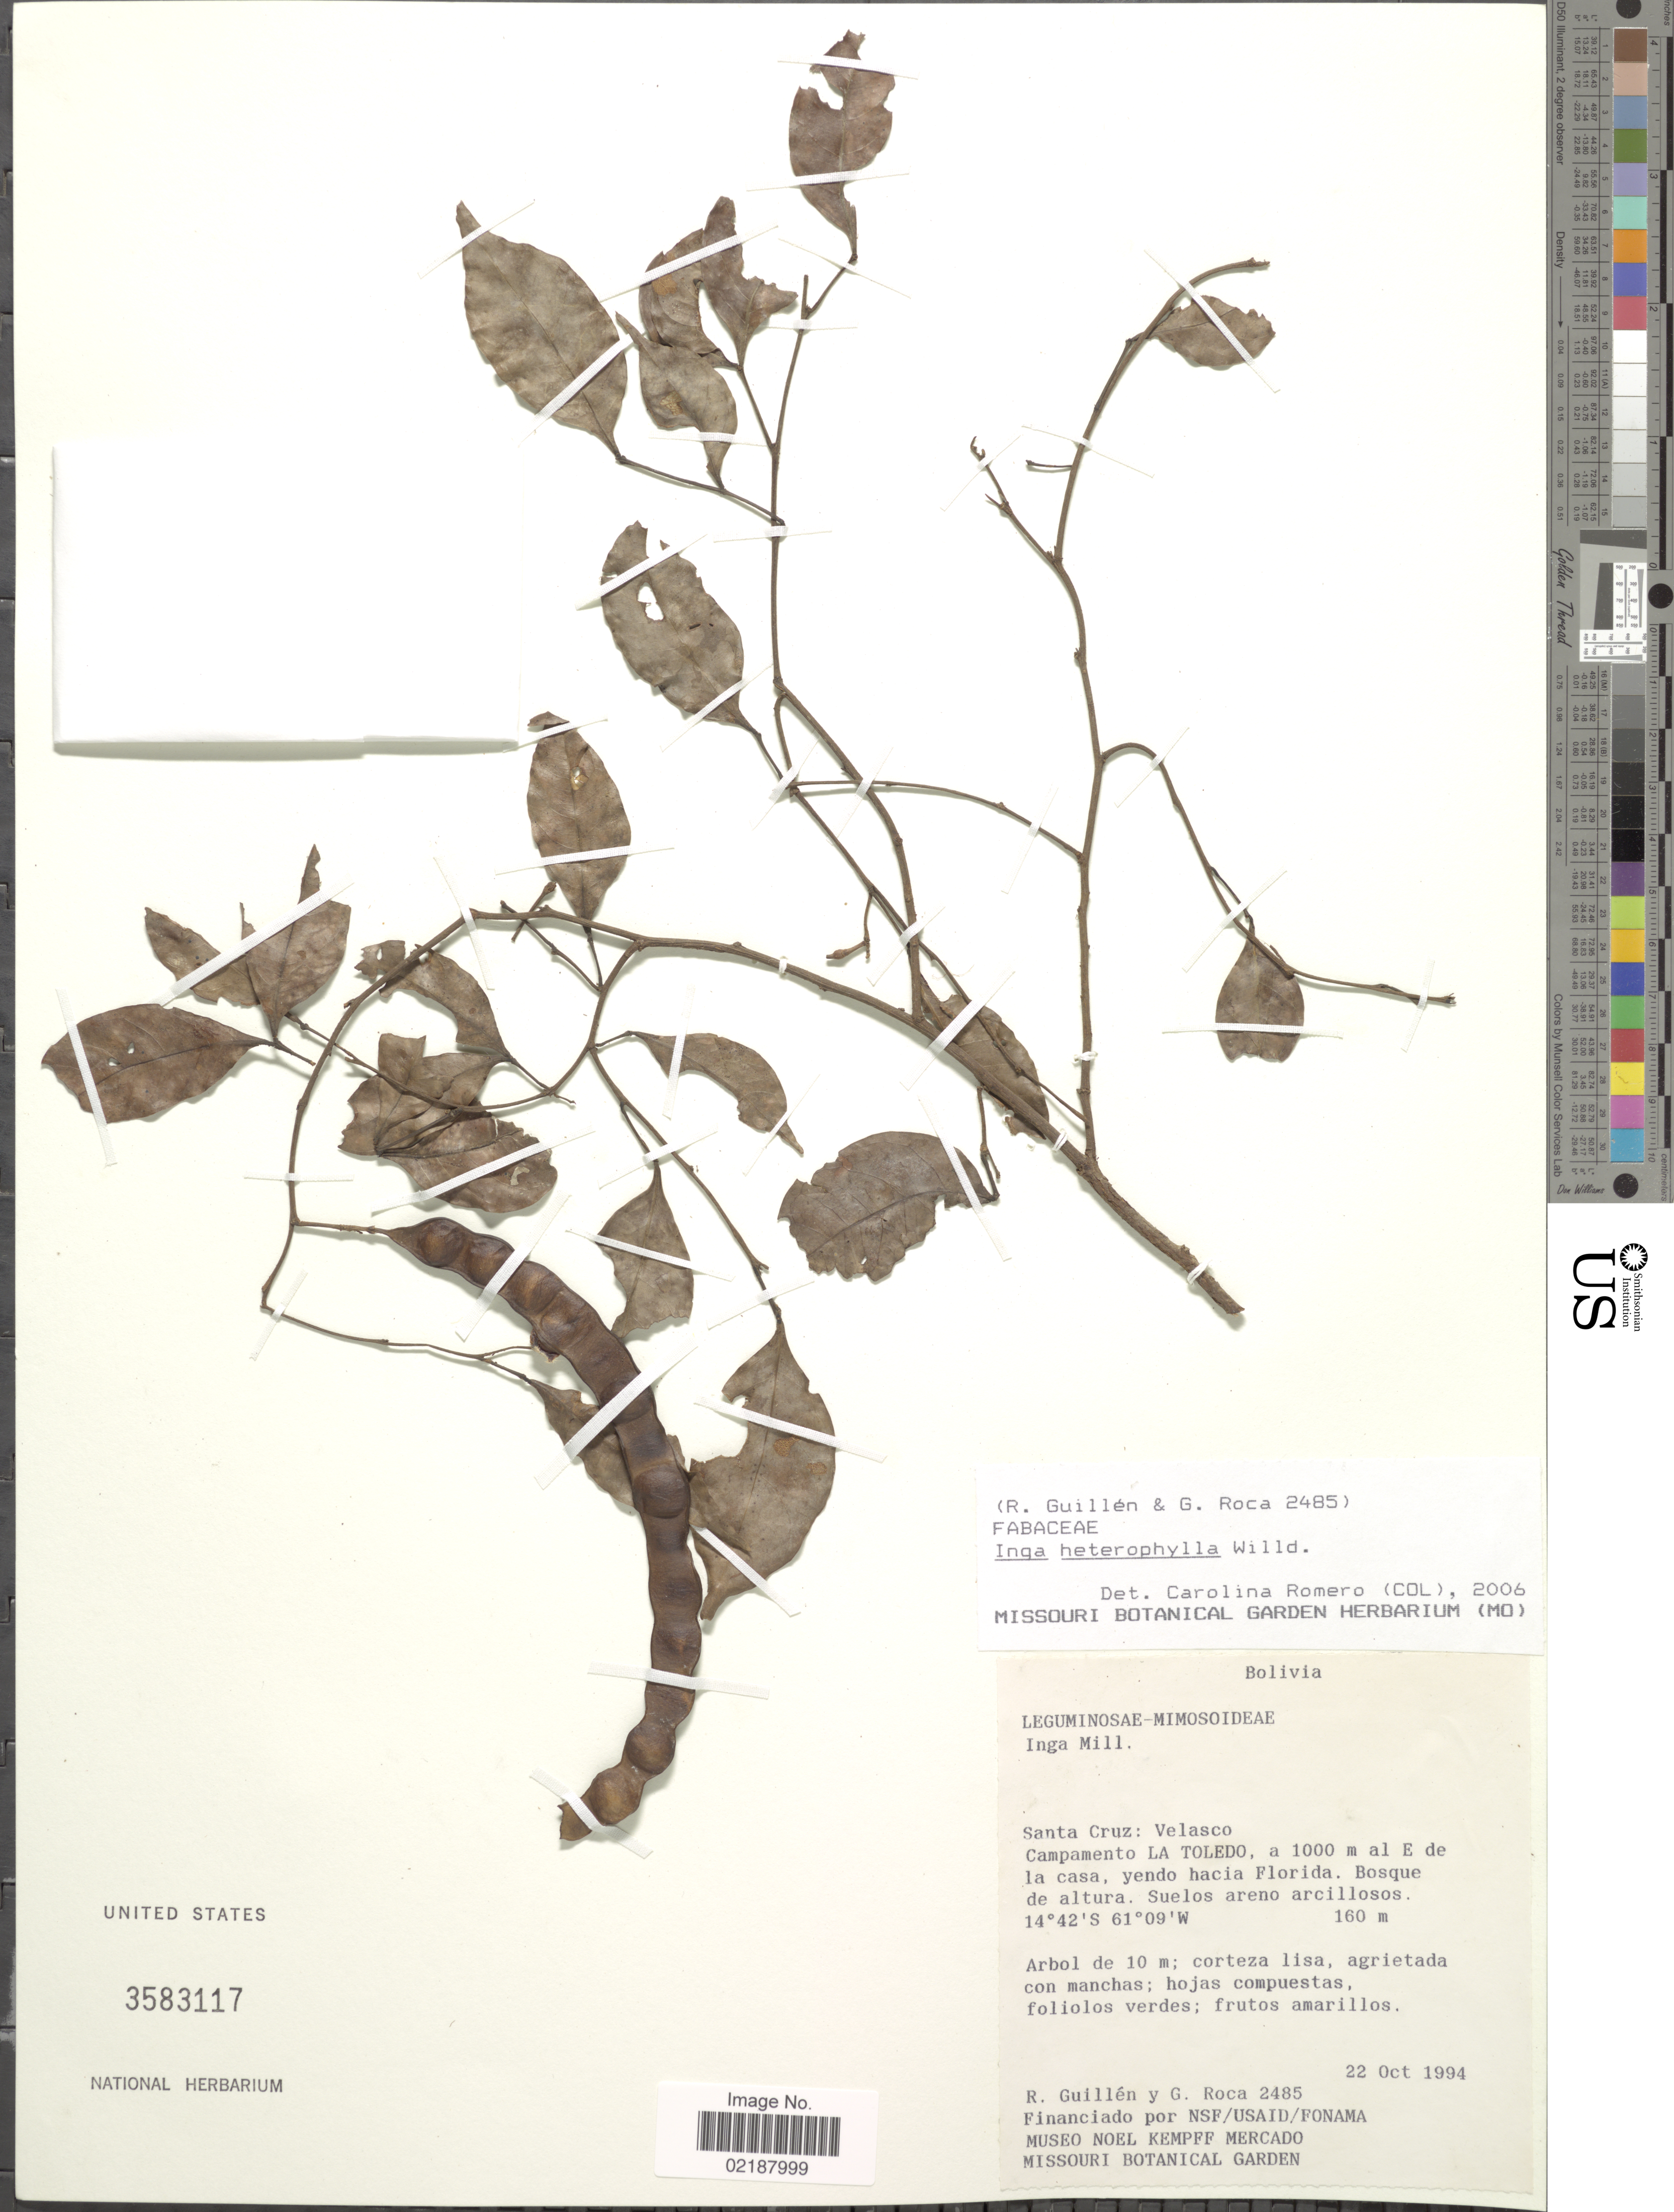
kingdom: Plantae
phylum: Tracheophyta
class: Magnoliopsida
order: Fabales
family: Fabaceae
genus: Inga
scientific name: Inga heterophylla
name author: Willd.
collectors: R. Guillen & G. Roca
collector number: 2485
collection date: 1994-10-22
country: Bolivia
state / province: Santa Cruz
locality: Velasco Campamento LA TOLEDO, a 1000 m al E de la casa, yendo hacia Florida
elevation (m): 160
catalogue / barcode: US 3583117